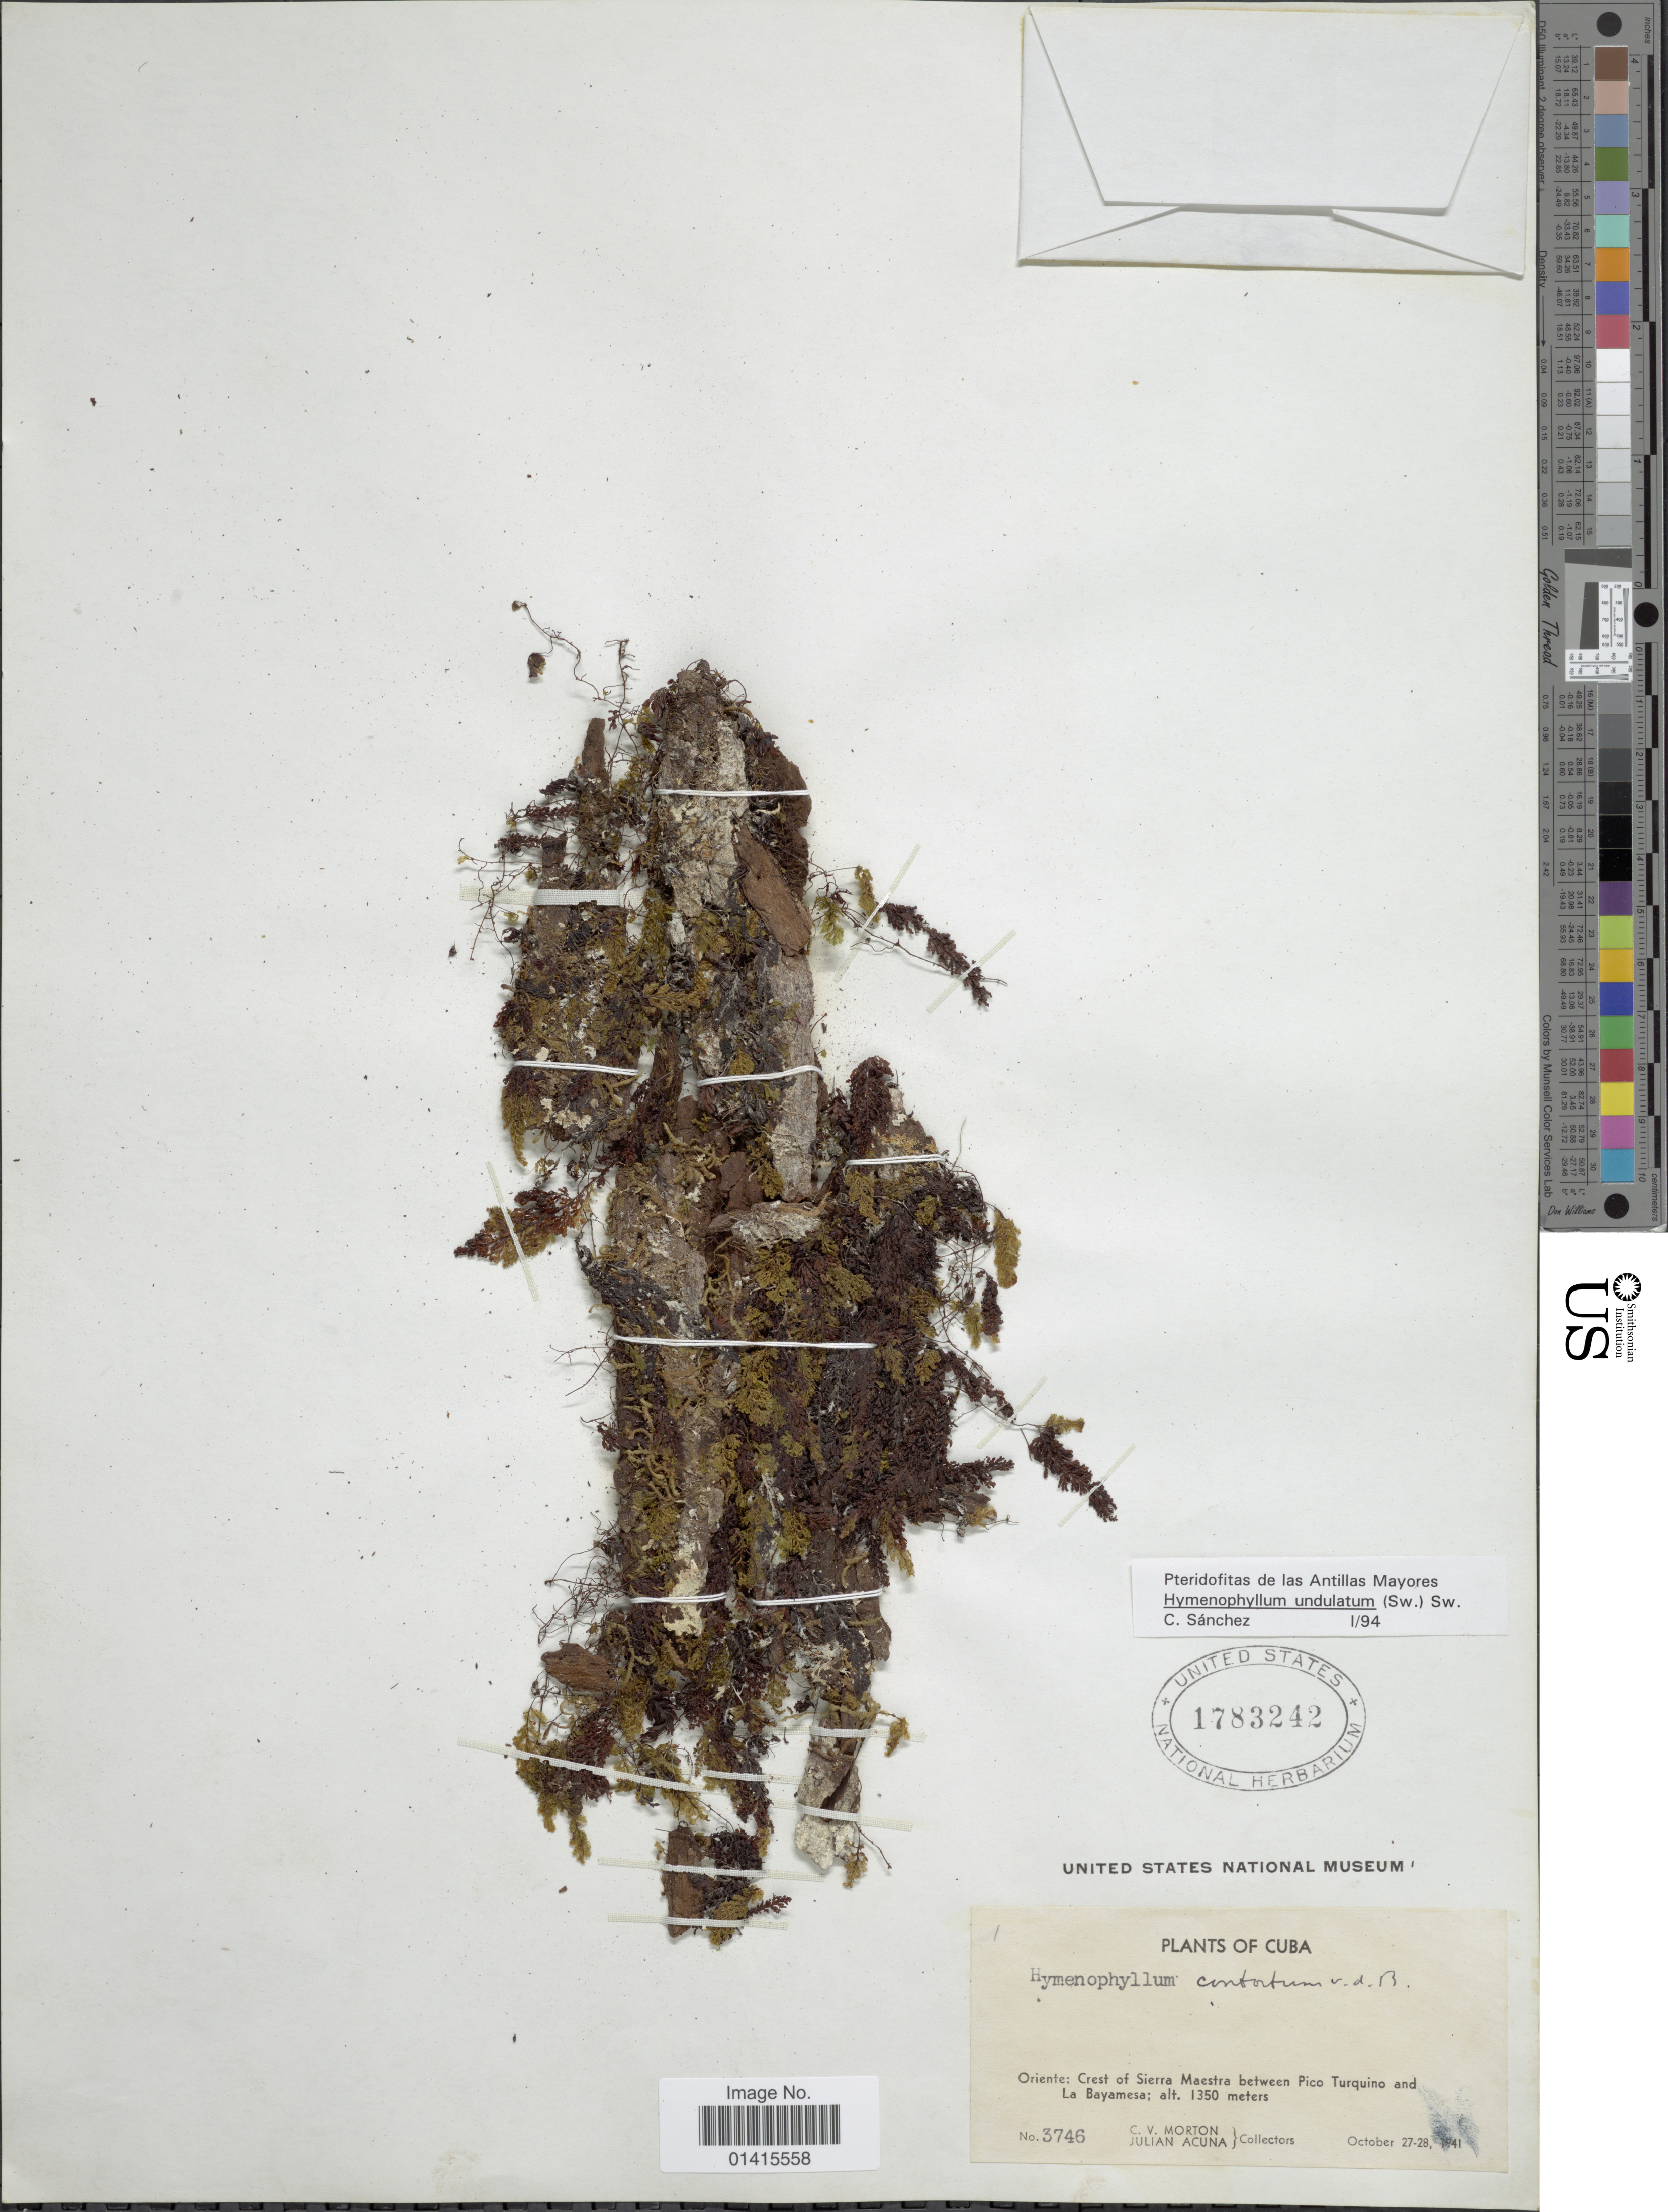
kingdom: Plantae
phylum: Tracheophyta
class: Polypodiopsida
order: Hymenophyllales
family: Hymenophyllaceae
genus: Hymenophyllum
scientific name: Hymenophyllum undulatum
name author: (Sw.) Sw.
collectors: C. V. Morton & J. B. Acuña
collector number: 3746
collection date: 1941-10-27/1941-10-28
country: Cuba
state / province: Oriente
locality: Crest of Sierra Maestra between Pico Turquino and La Bayamesa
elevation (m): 1350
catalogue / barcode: US 1783242